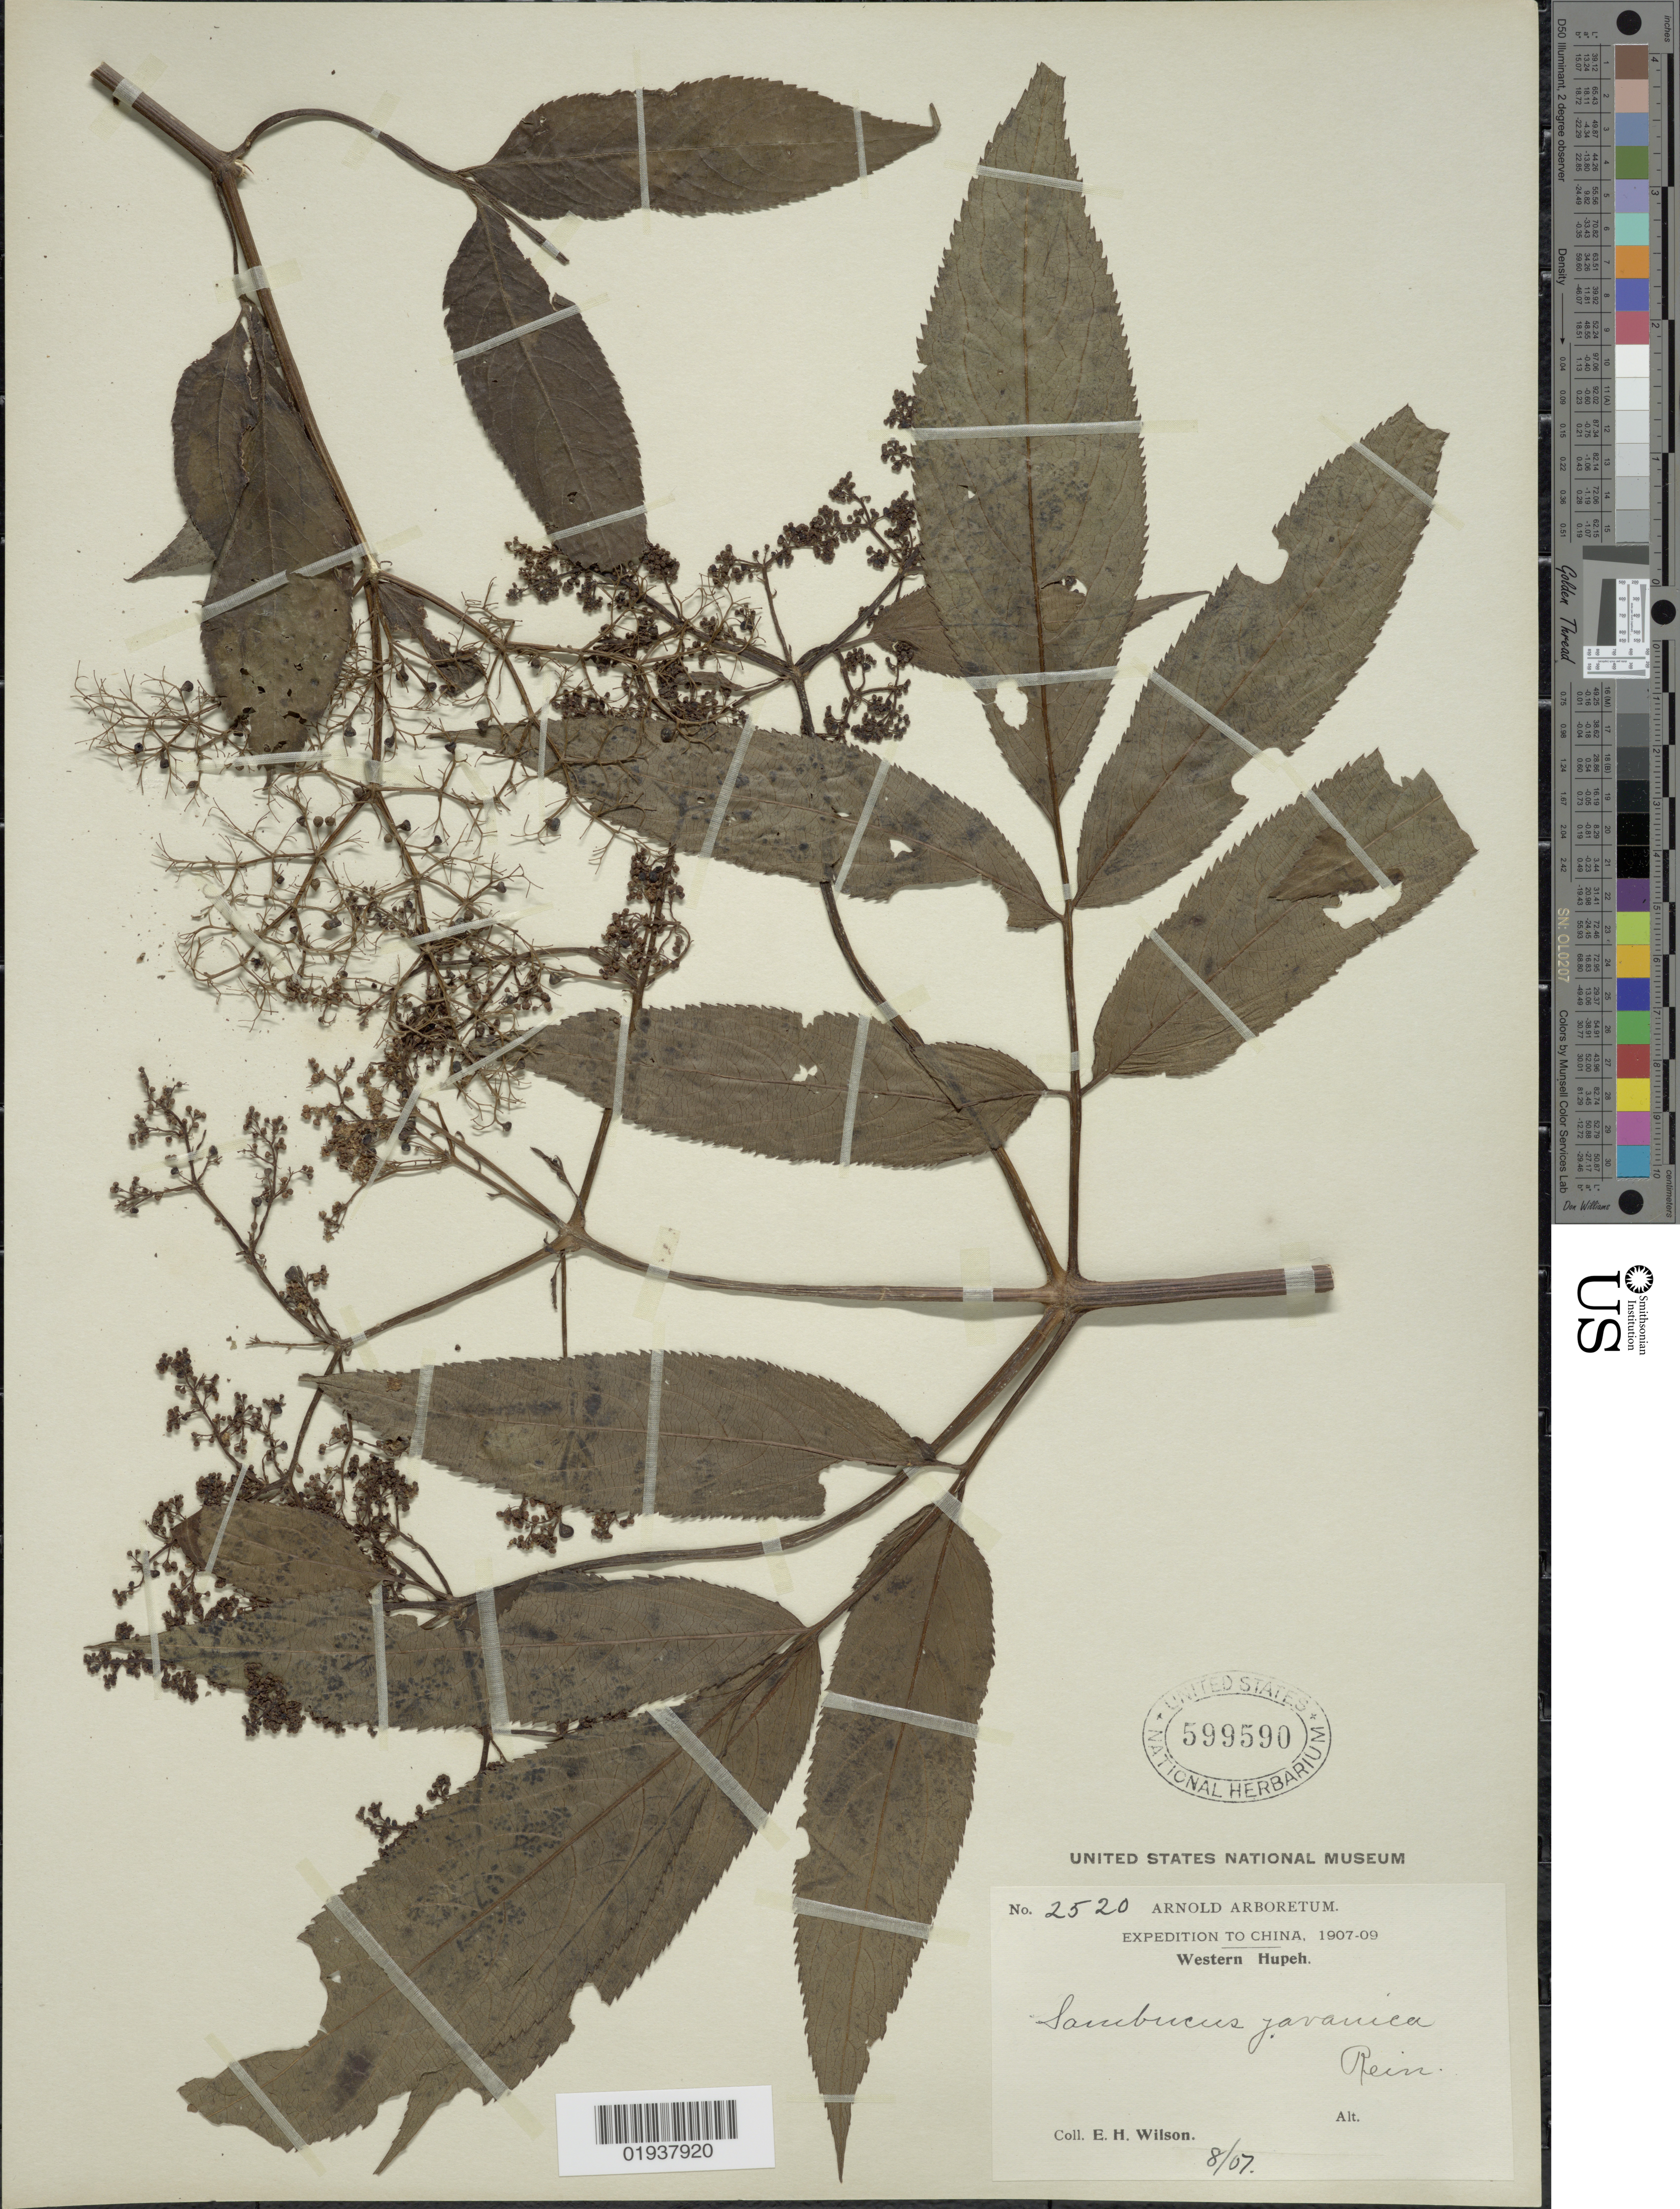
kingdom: Plantae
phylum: Tracheophyta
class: Magnoliopsida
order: Dipsacales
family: Viburnaceae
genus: Sambucus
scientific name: Sambucus javanica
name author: Blume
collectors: E. Wilson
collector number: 2520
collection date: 1907-08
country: China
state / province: Hubei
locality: Western Hupeh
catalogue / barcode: US 599590